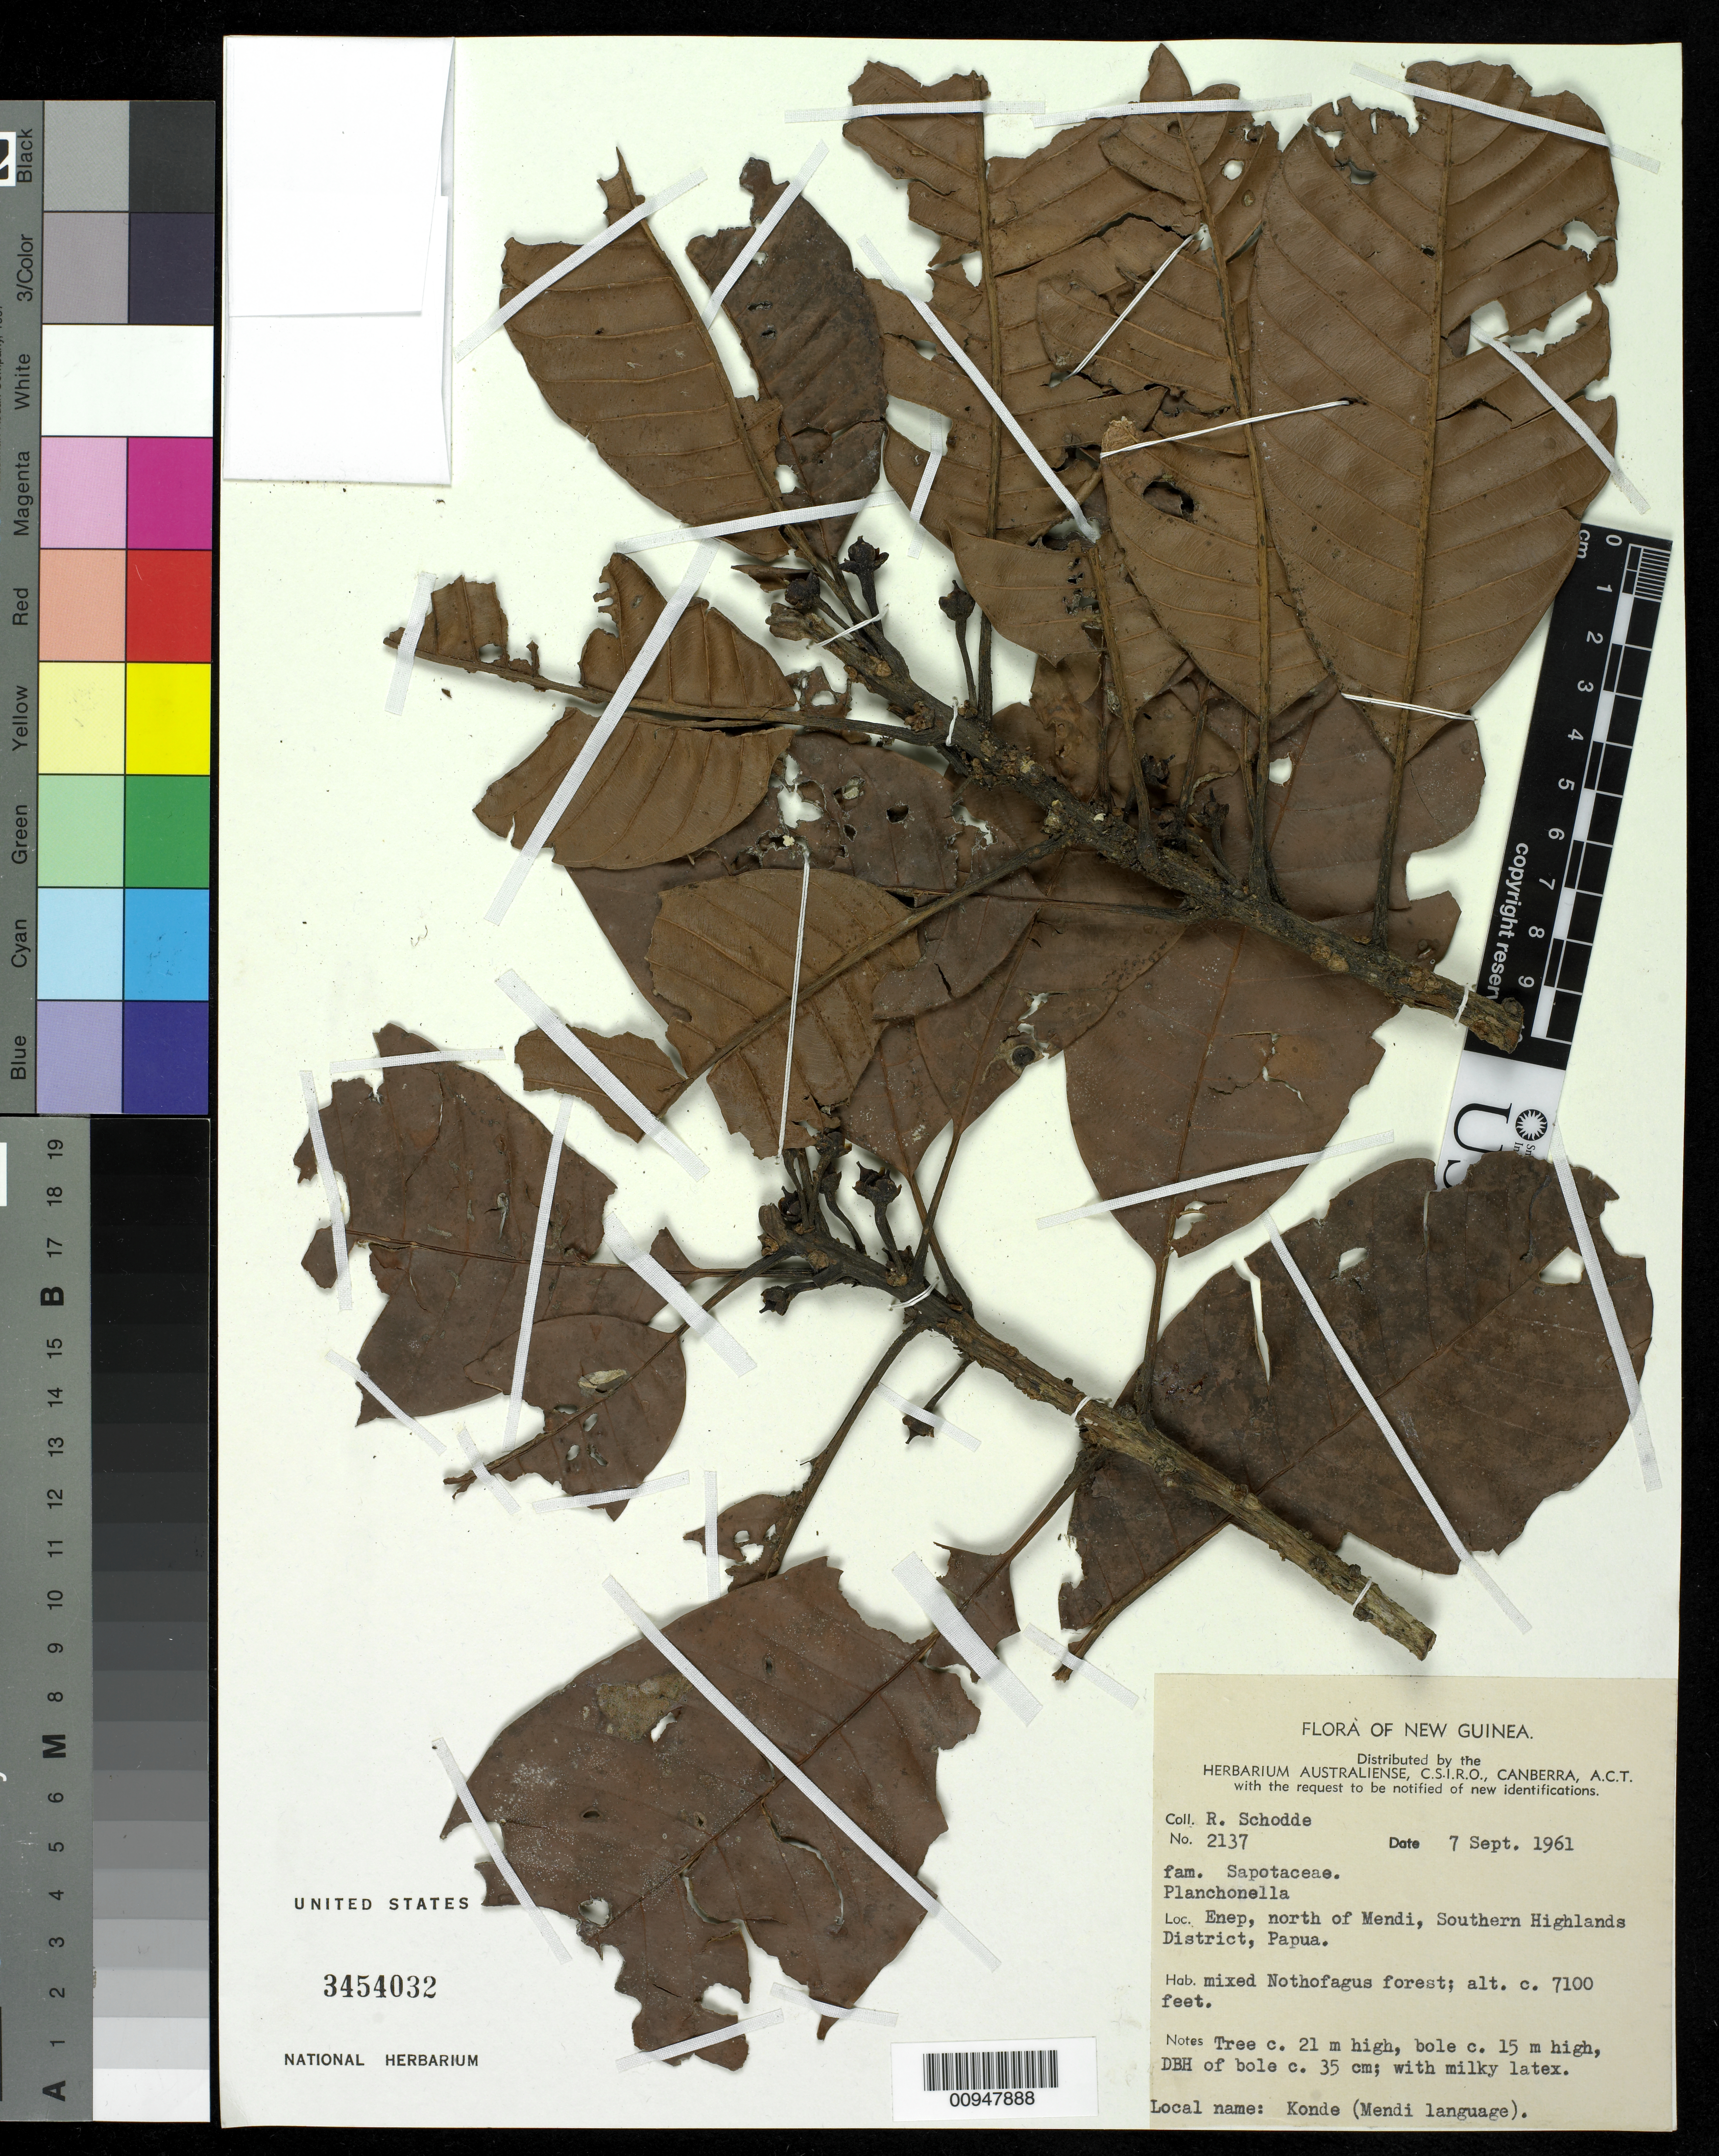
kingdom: Plantae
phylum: Tracheophyta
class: Magnoliopsida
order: Ericales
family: Sapotaceae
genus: Planchonella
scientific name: Planchonella sp.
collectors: R. Schodde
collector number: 2137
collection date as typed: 07 Aug 1961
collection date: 1961-08-07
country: Papua New Guinea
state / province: Southern Highlands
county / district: Mendi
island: New Guinea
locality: Enep, N. of Mendi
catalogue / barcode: US 3454032